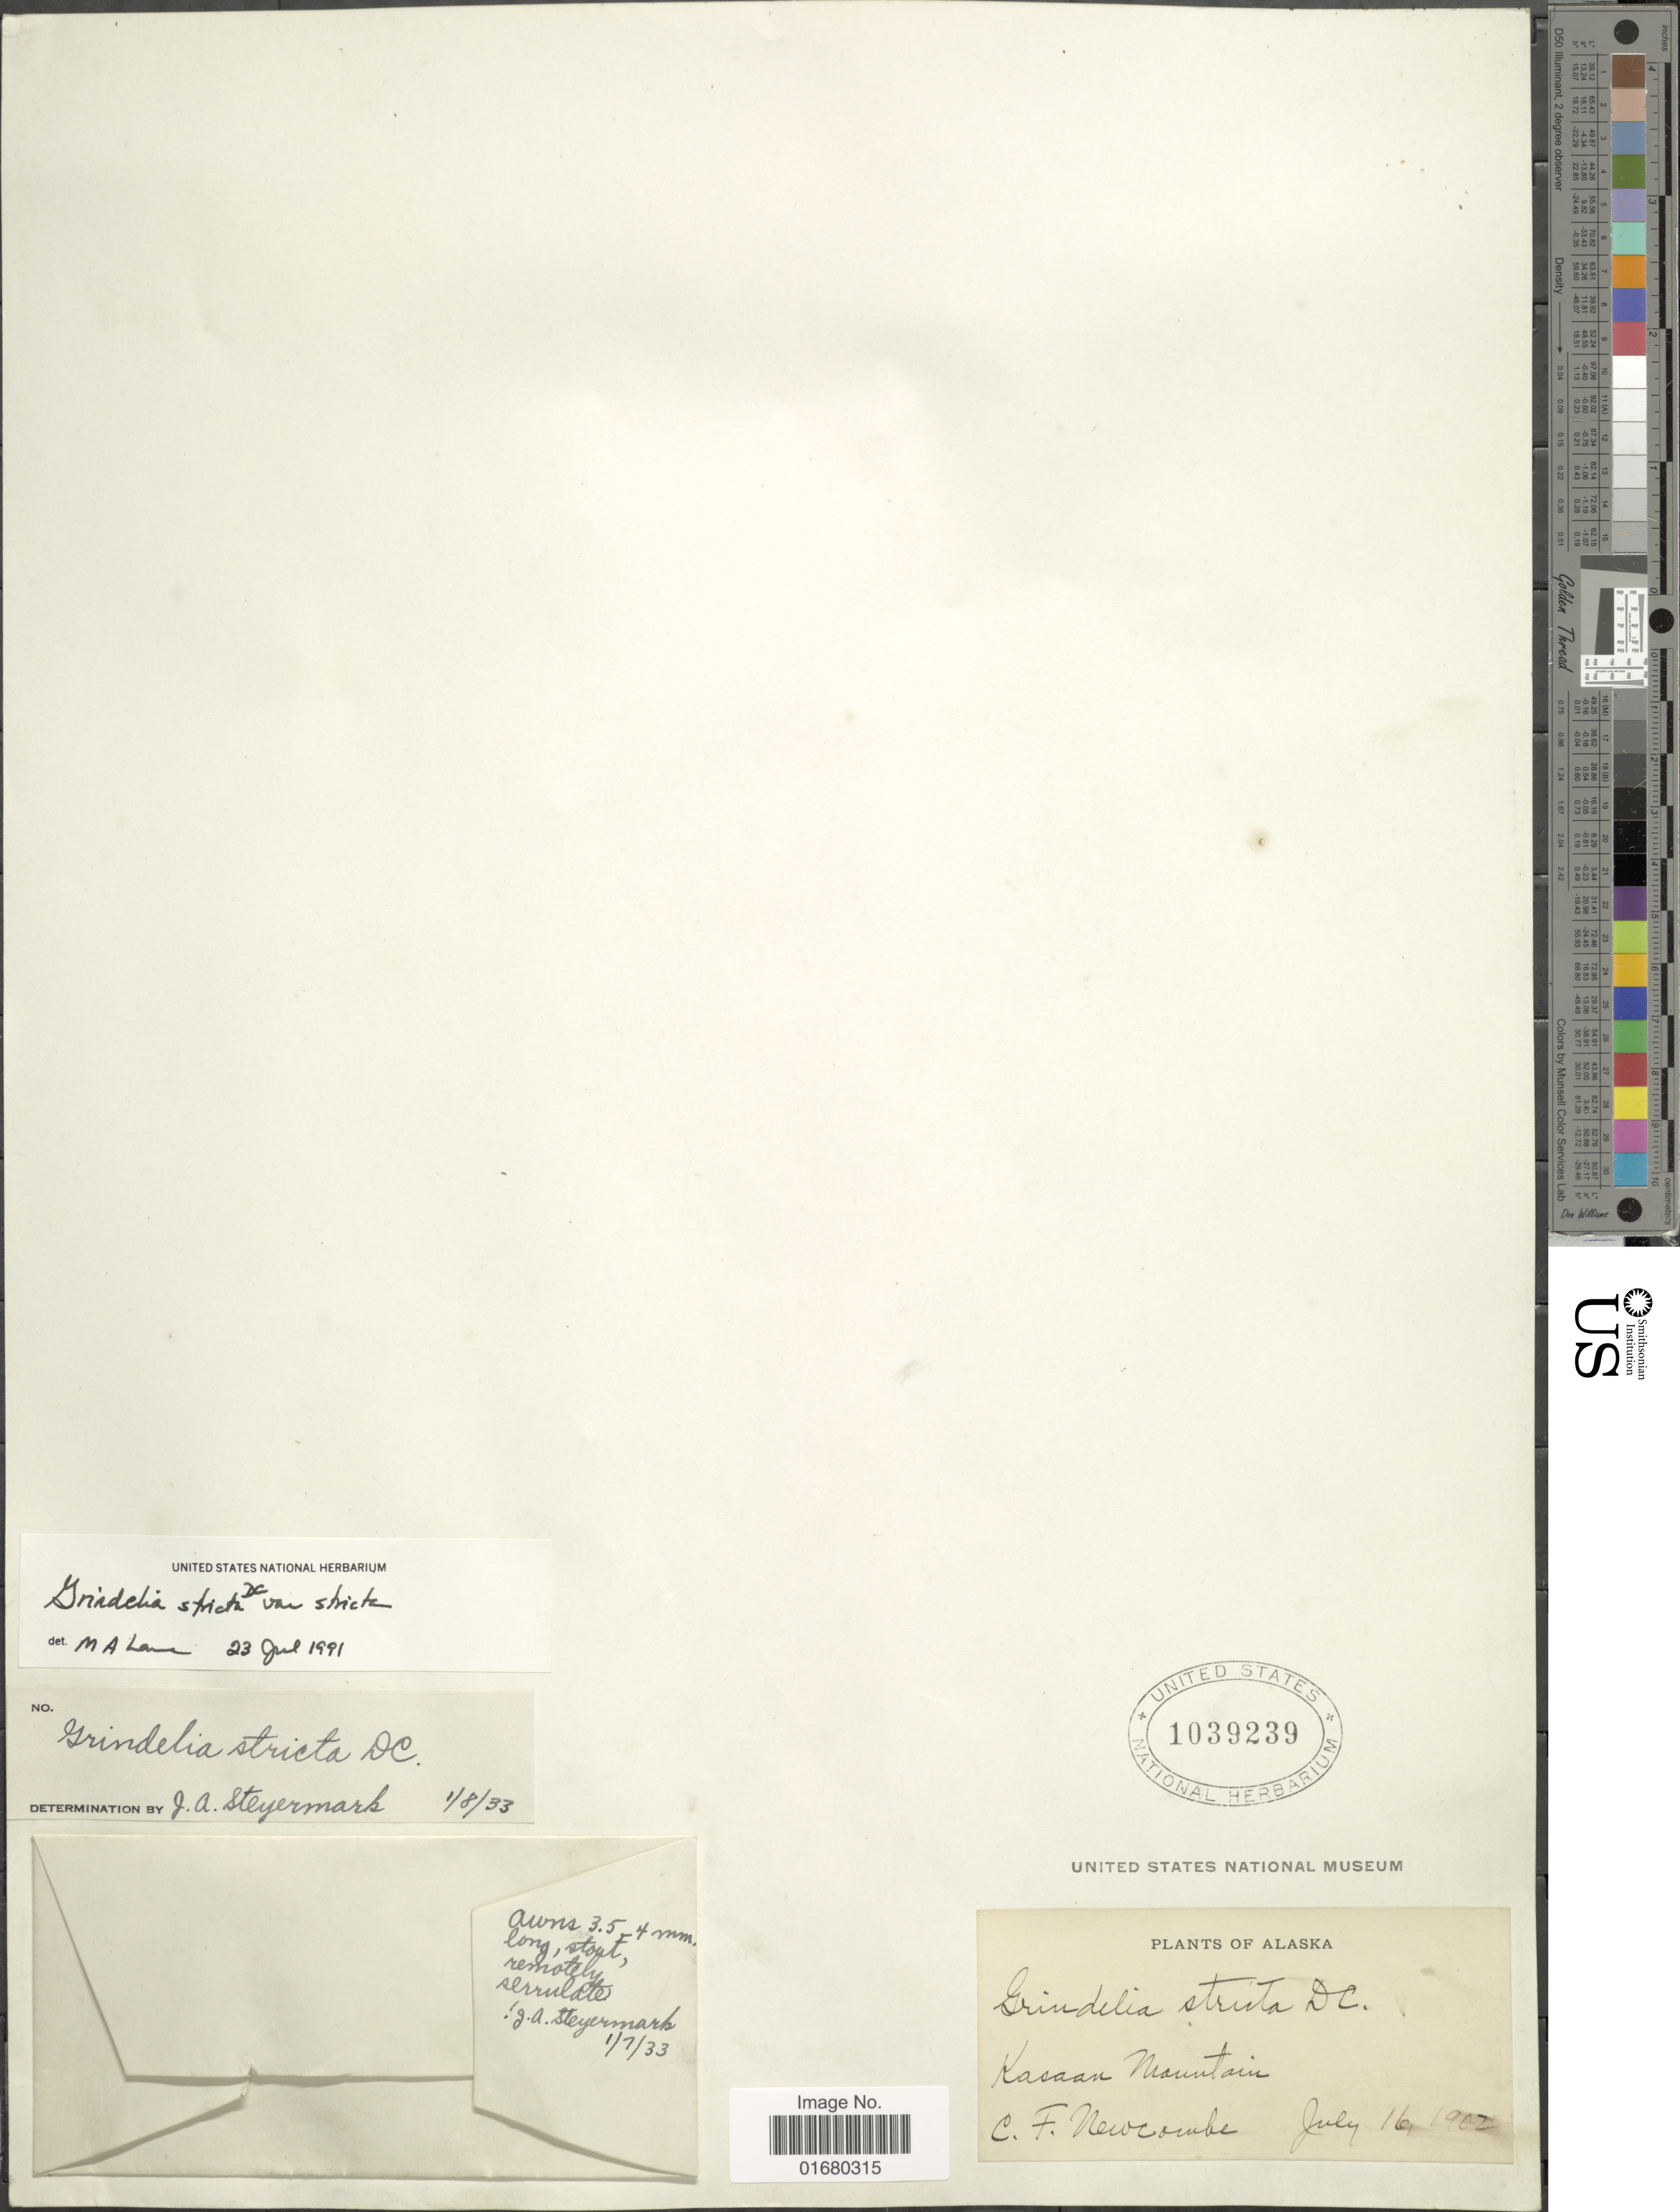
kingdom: Plantae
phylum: Tracheophyta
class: Magnoliopsida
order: Asterales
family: Asteraceae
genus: Grindelia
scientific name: Grindelia stricta var. stricta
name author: DC.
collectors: C. Newcombe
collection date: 1902-07-16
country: United States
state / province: Alaska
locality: Kasaan Mountain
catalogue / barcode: US 1039239